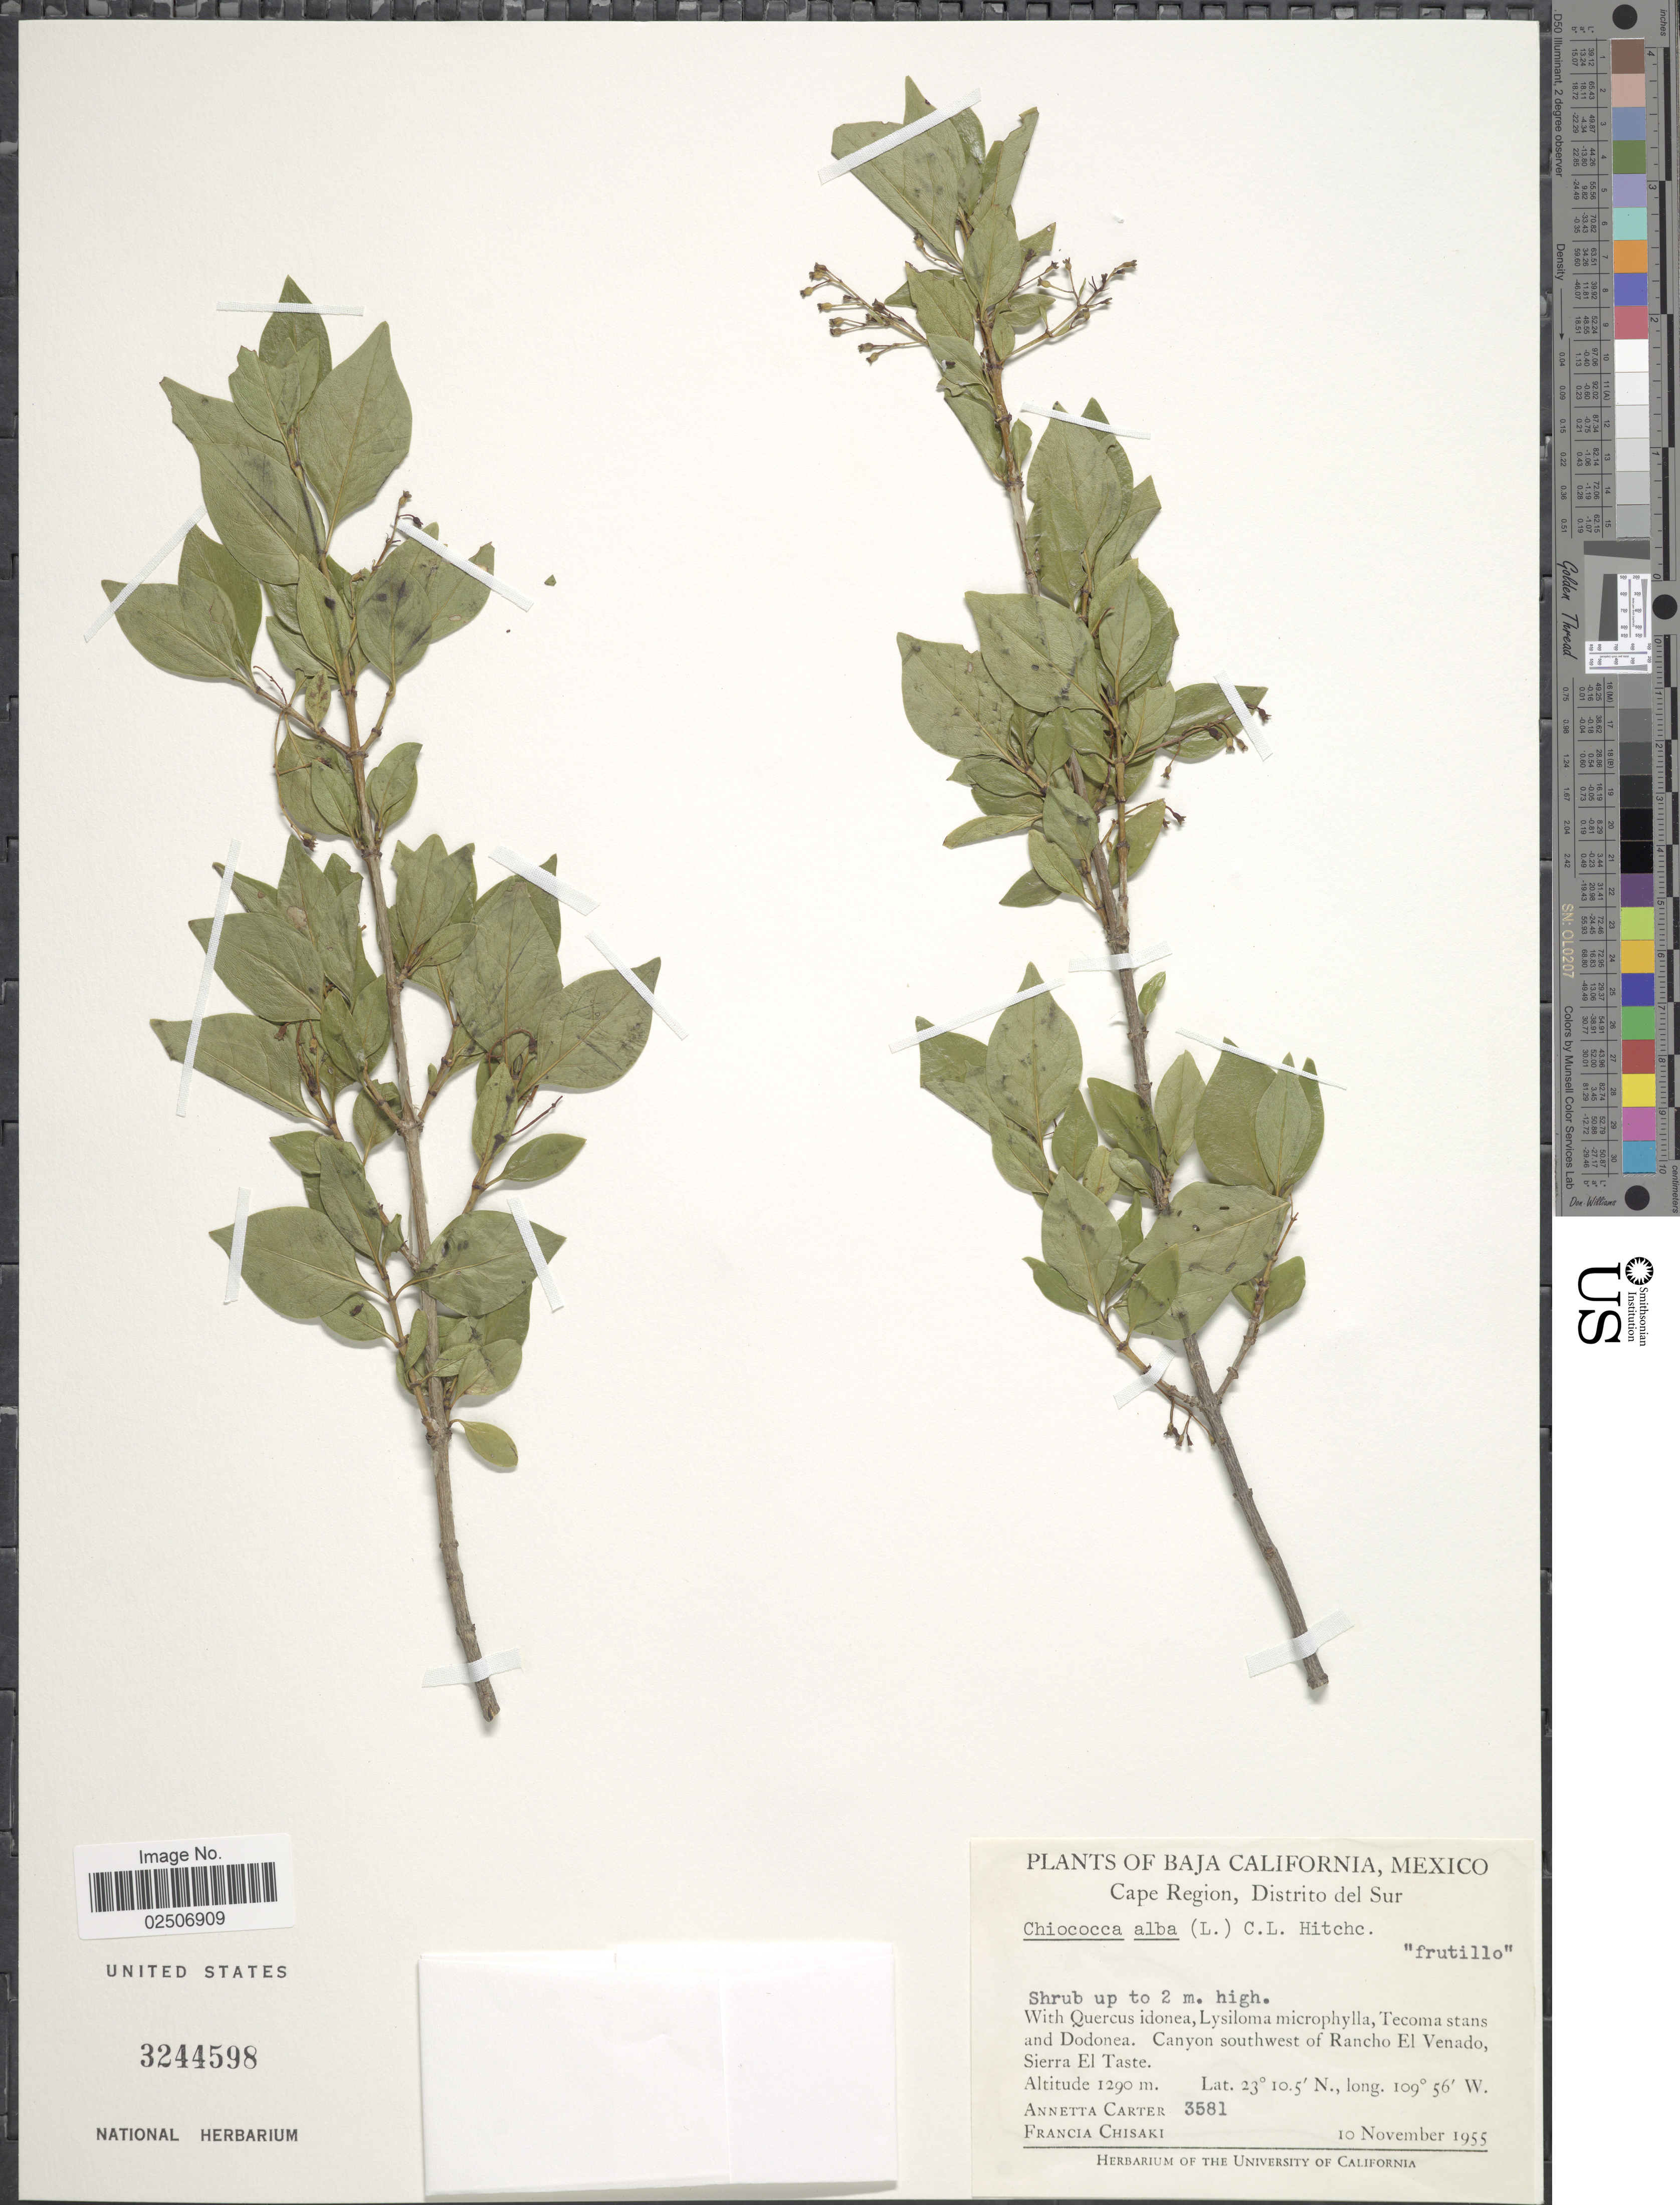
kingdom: Plantae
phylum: Tracheophyta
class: Magnoliopsida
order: Gentianales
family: Rubiaceae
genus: Chiococca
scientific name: Chiococca alba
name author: (L.) Hitchc.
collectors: A. Carter & F. Chisaki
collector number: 3581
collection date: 1955-11-10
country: Mexico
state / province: Baja California Sur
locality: Cape Region, Distrito del Sur, Canyon southwest of Rancho El Venado, Sierra El Taste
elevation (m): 1290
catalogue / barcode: US 3244598